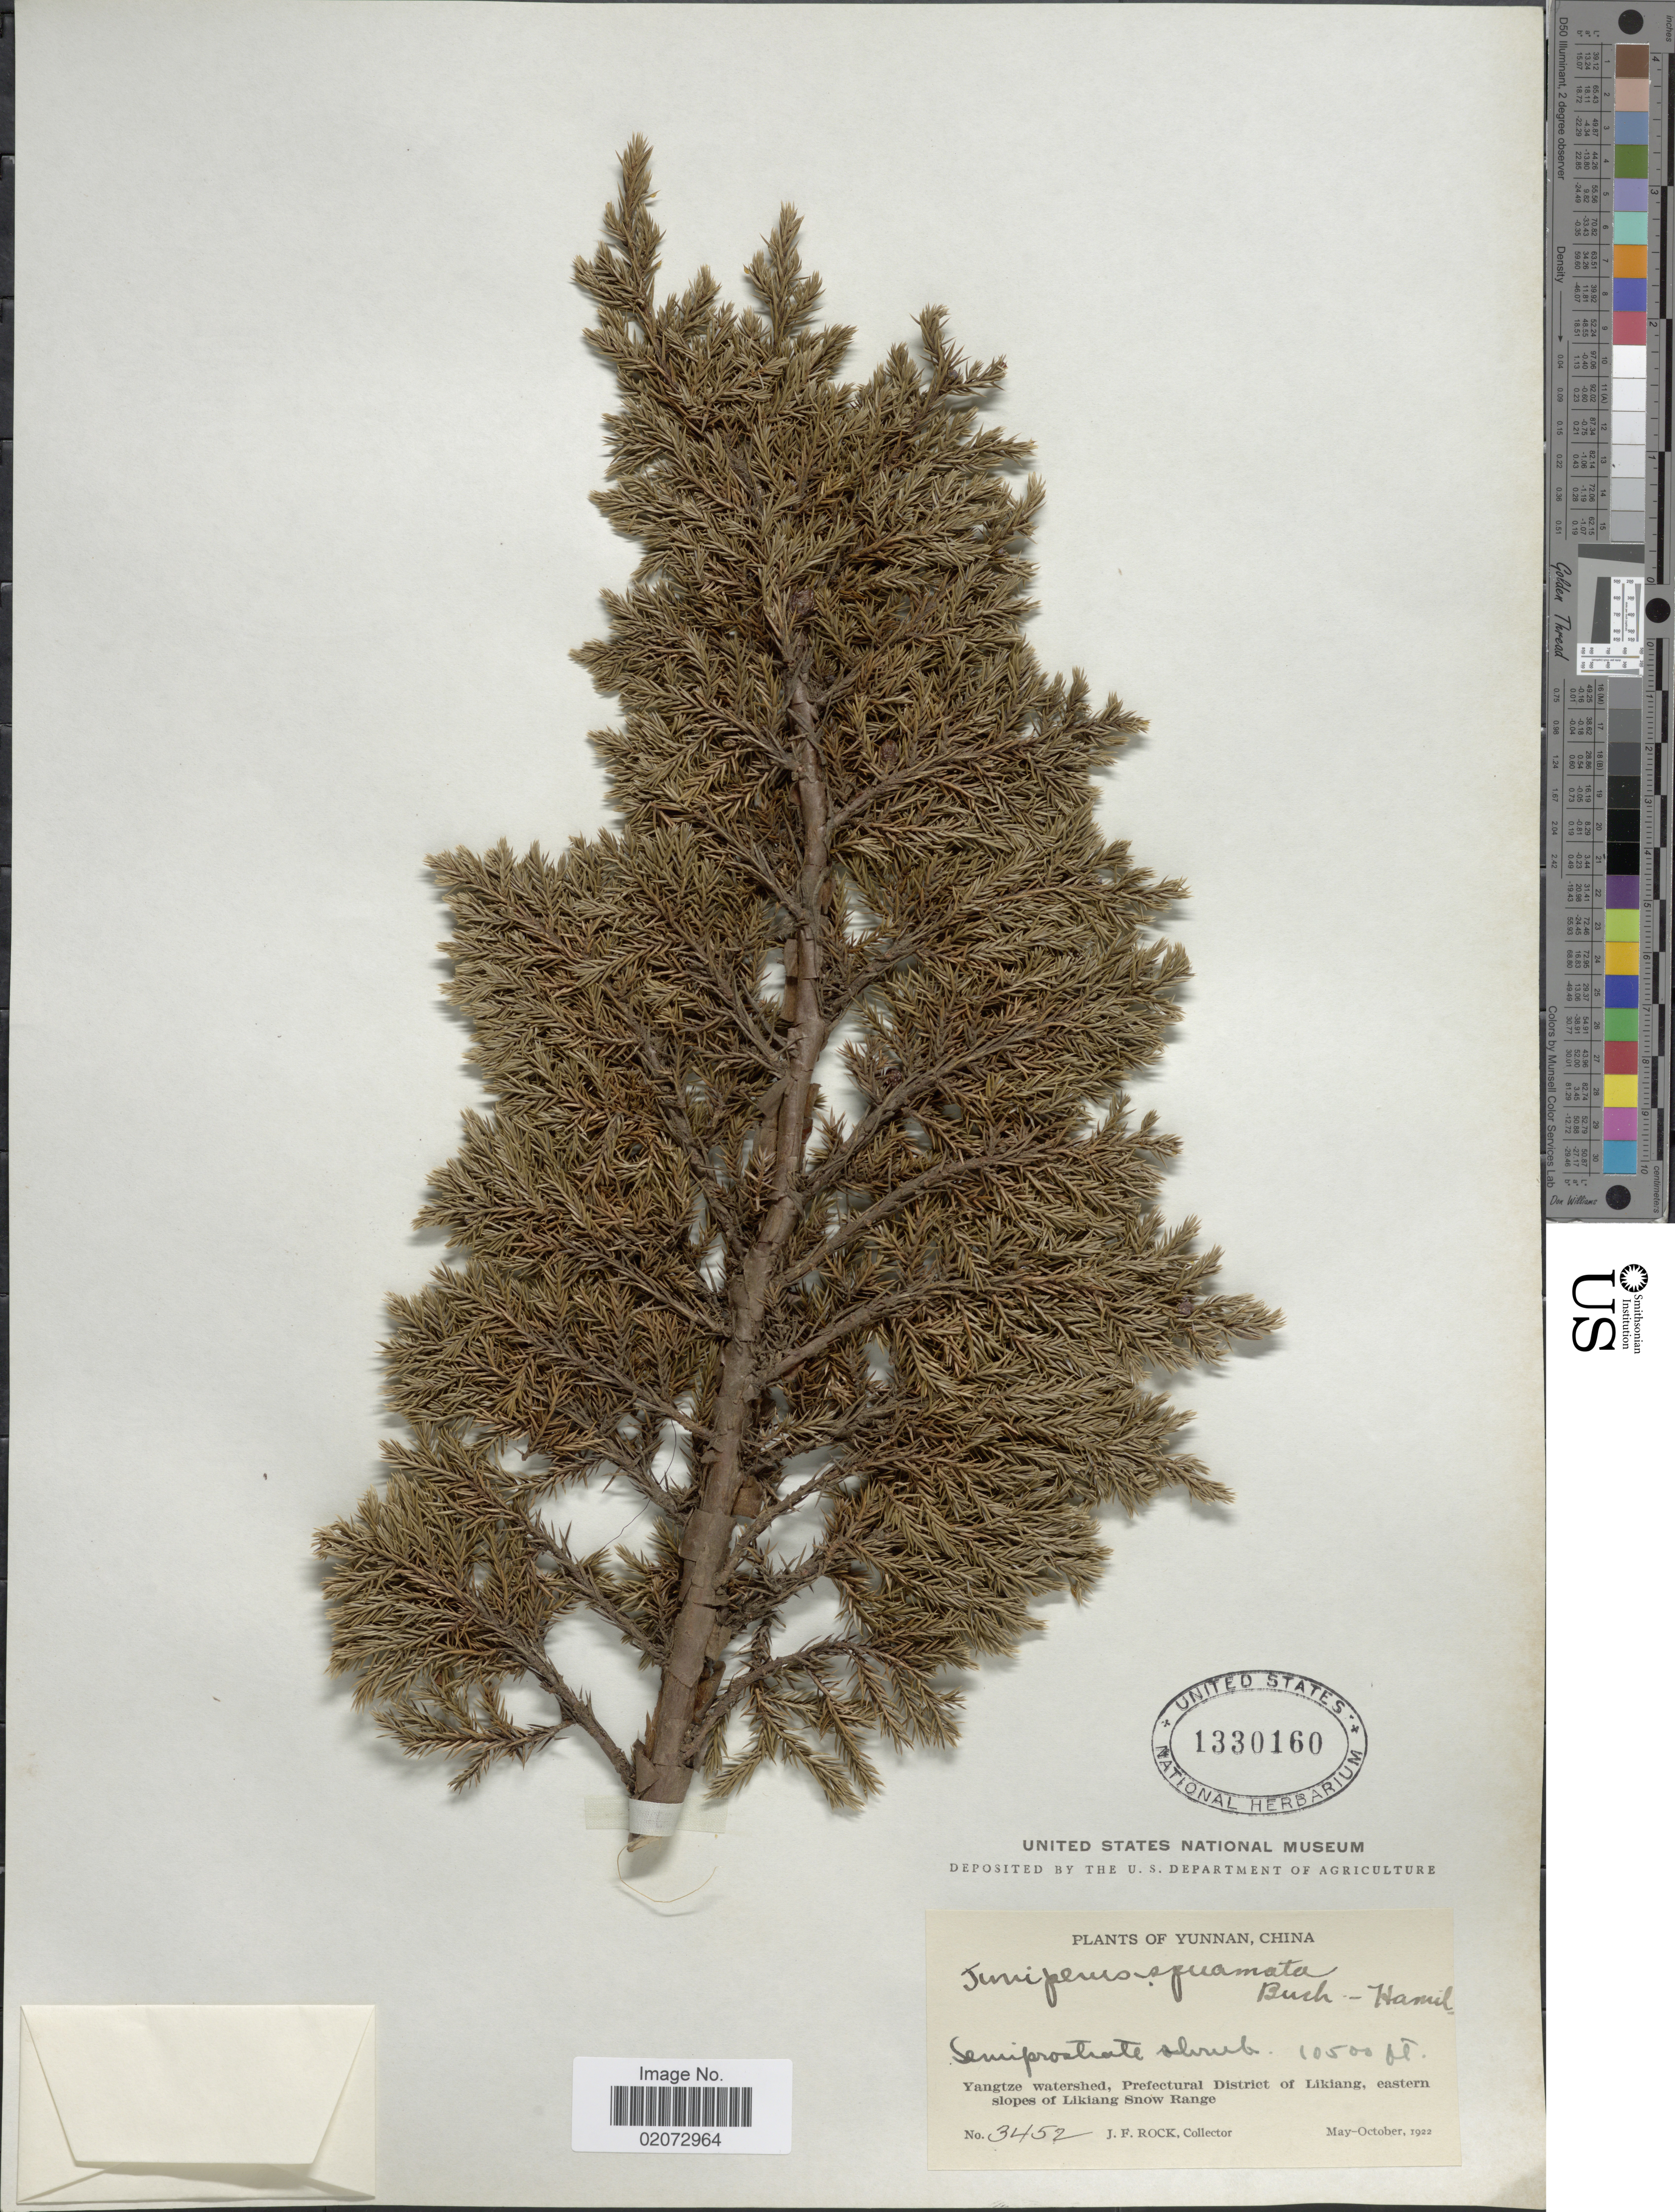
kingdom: Plantae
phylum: Tracheophyta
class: Pinopsida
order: Pinales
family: Cupressaceae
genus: Juniperus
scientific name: Juniperus squamata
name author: Buch.-Ham. ex D. Don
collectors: J. Rock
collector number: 3452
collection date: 1922-05/1922-10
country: China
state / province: Yunnan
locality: Yunnan, China. Yangtze watershed, Prefectural District of Likiang, eastern slopes of Likiang Snow Range.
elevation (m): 3200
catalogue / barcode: US 1330160